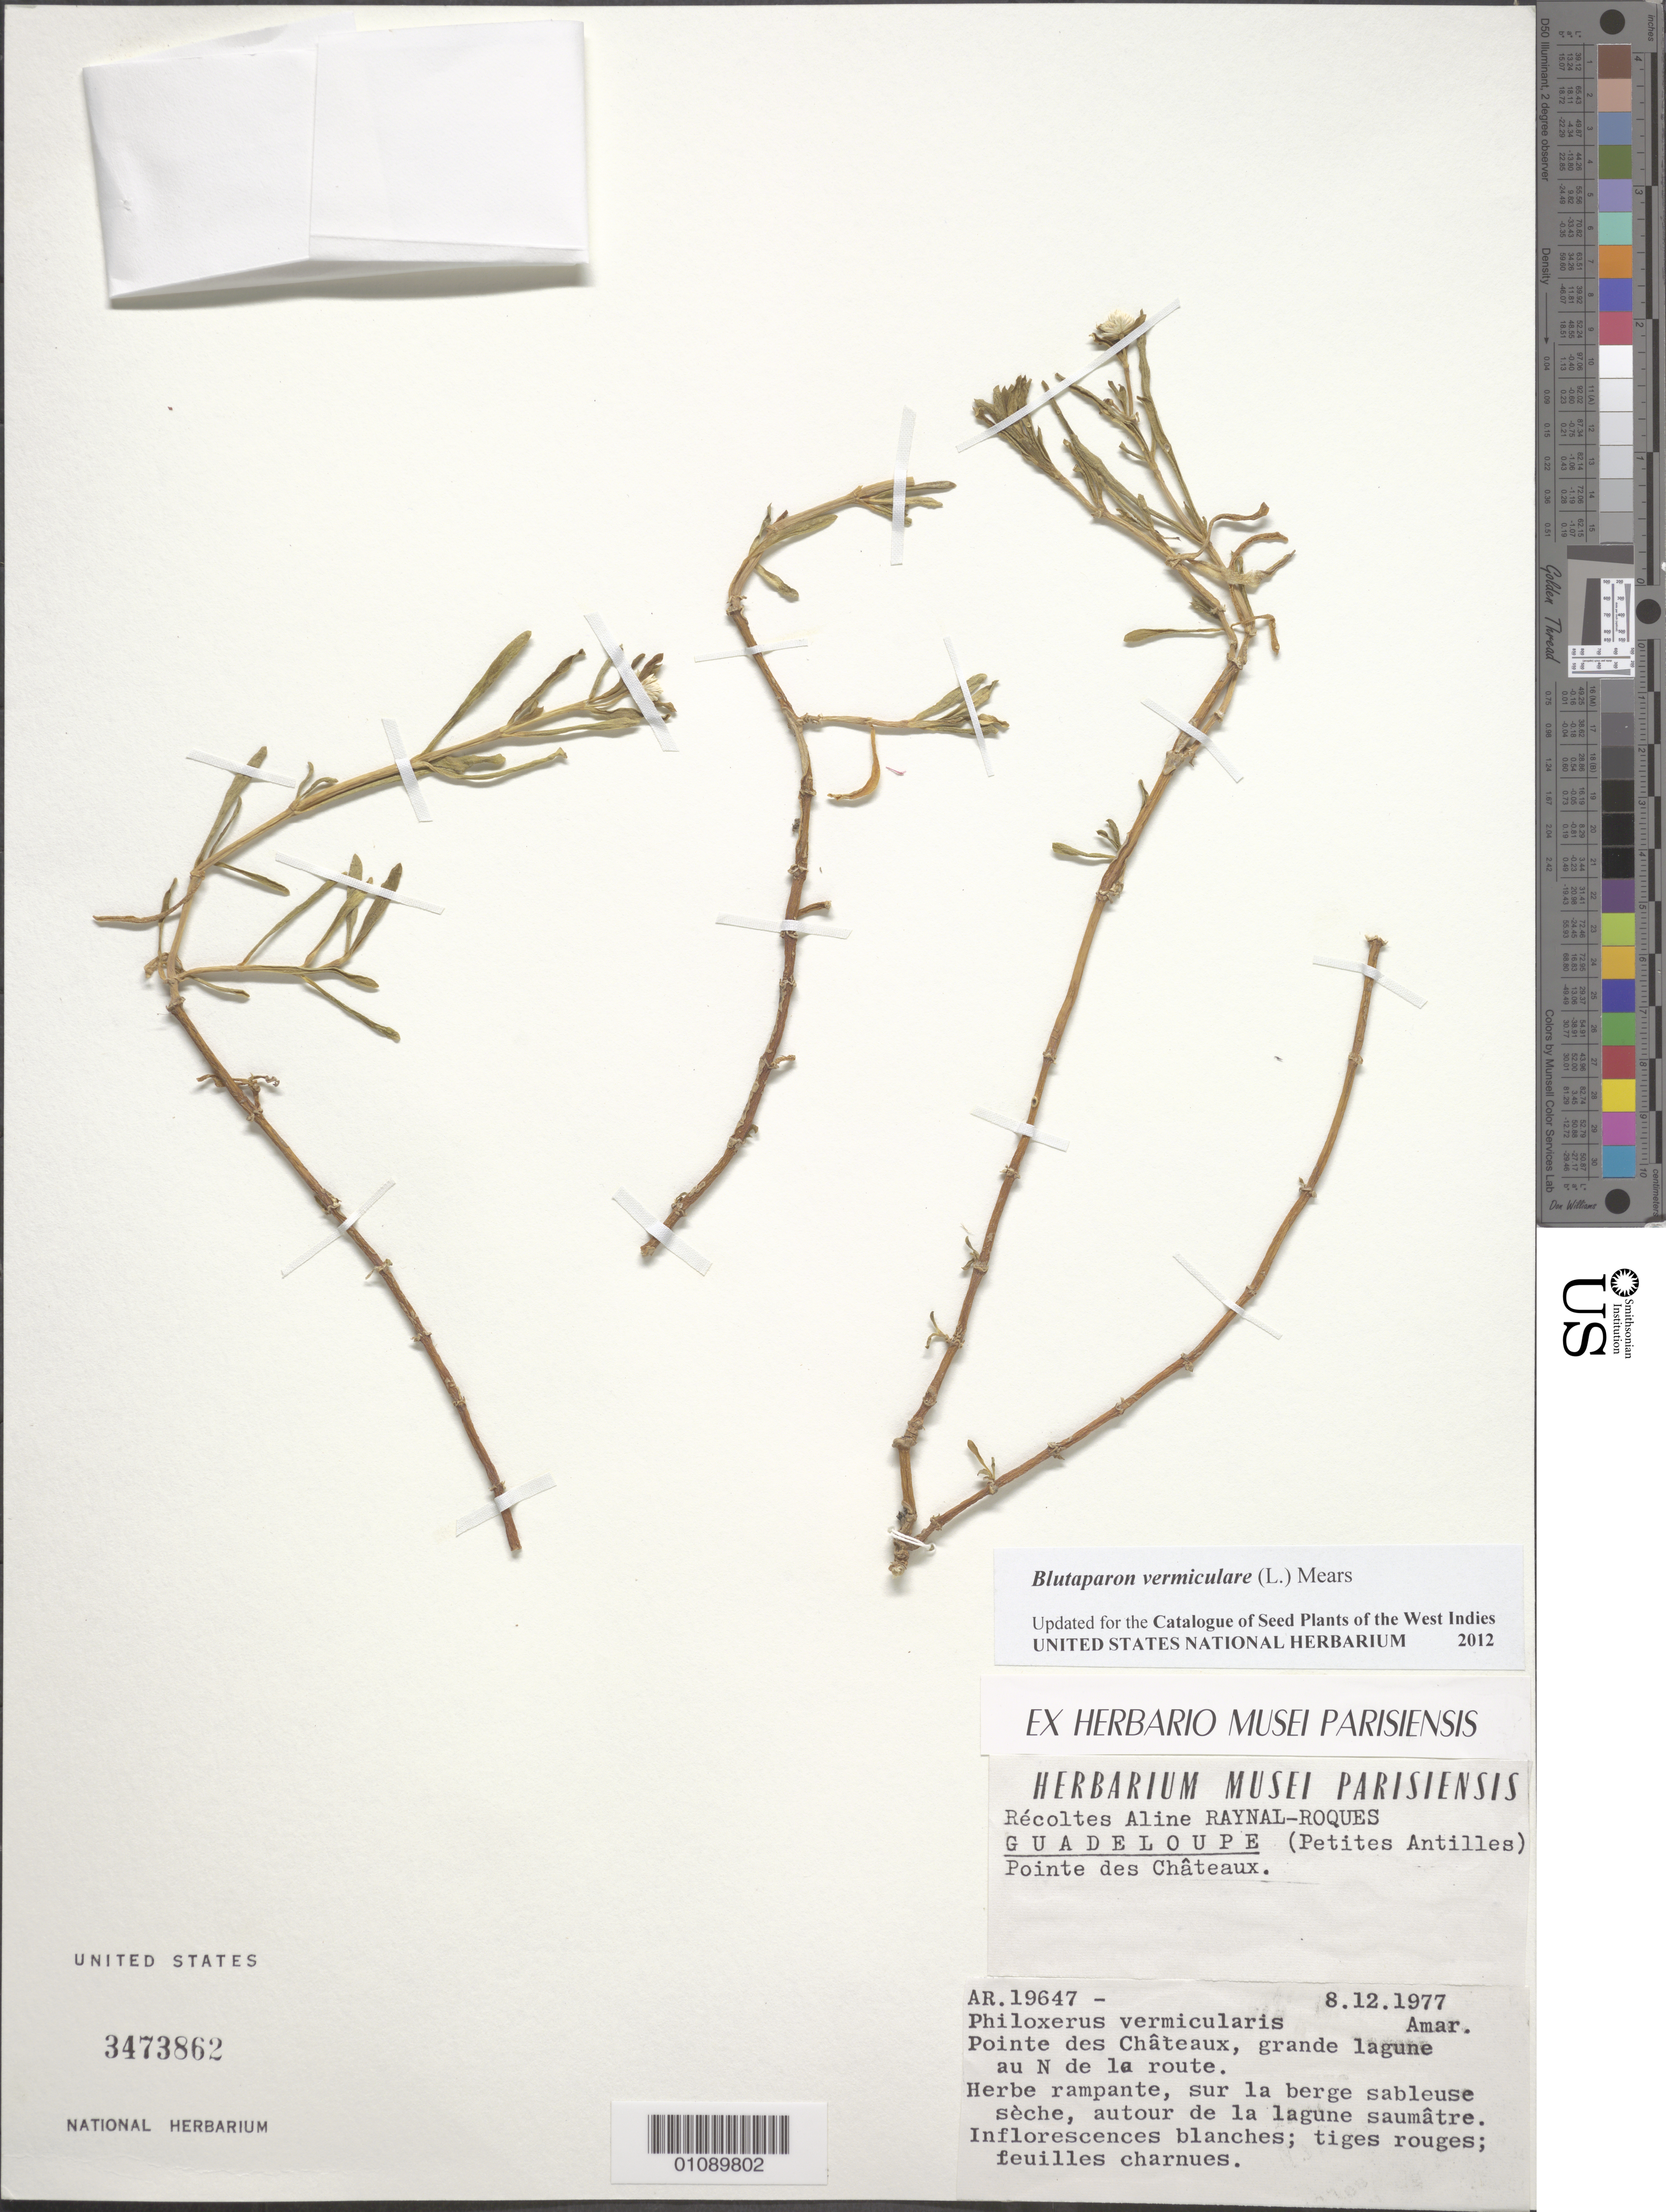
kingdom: Plantae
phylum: Tracheophyta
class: Magnoliopsida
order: Caryophyllales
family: Amaranthaceae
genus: Gomphrena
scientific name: Gomphrena vermicularis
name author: L.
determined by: Strong, Mark T., (BOT), Smithsonian Institution - National Museum of Natural History (UNITED STATES)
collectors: A. M. Raynal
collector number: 19647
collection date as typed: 12 Aug 1977 or 08 Dec 1977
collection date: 1977-08-12 or 1977-12-08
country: Guadeloupe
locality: Pointe des Chateaux, grande lagune au N de la route.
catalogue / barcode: US 3473862